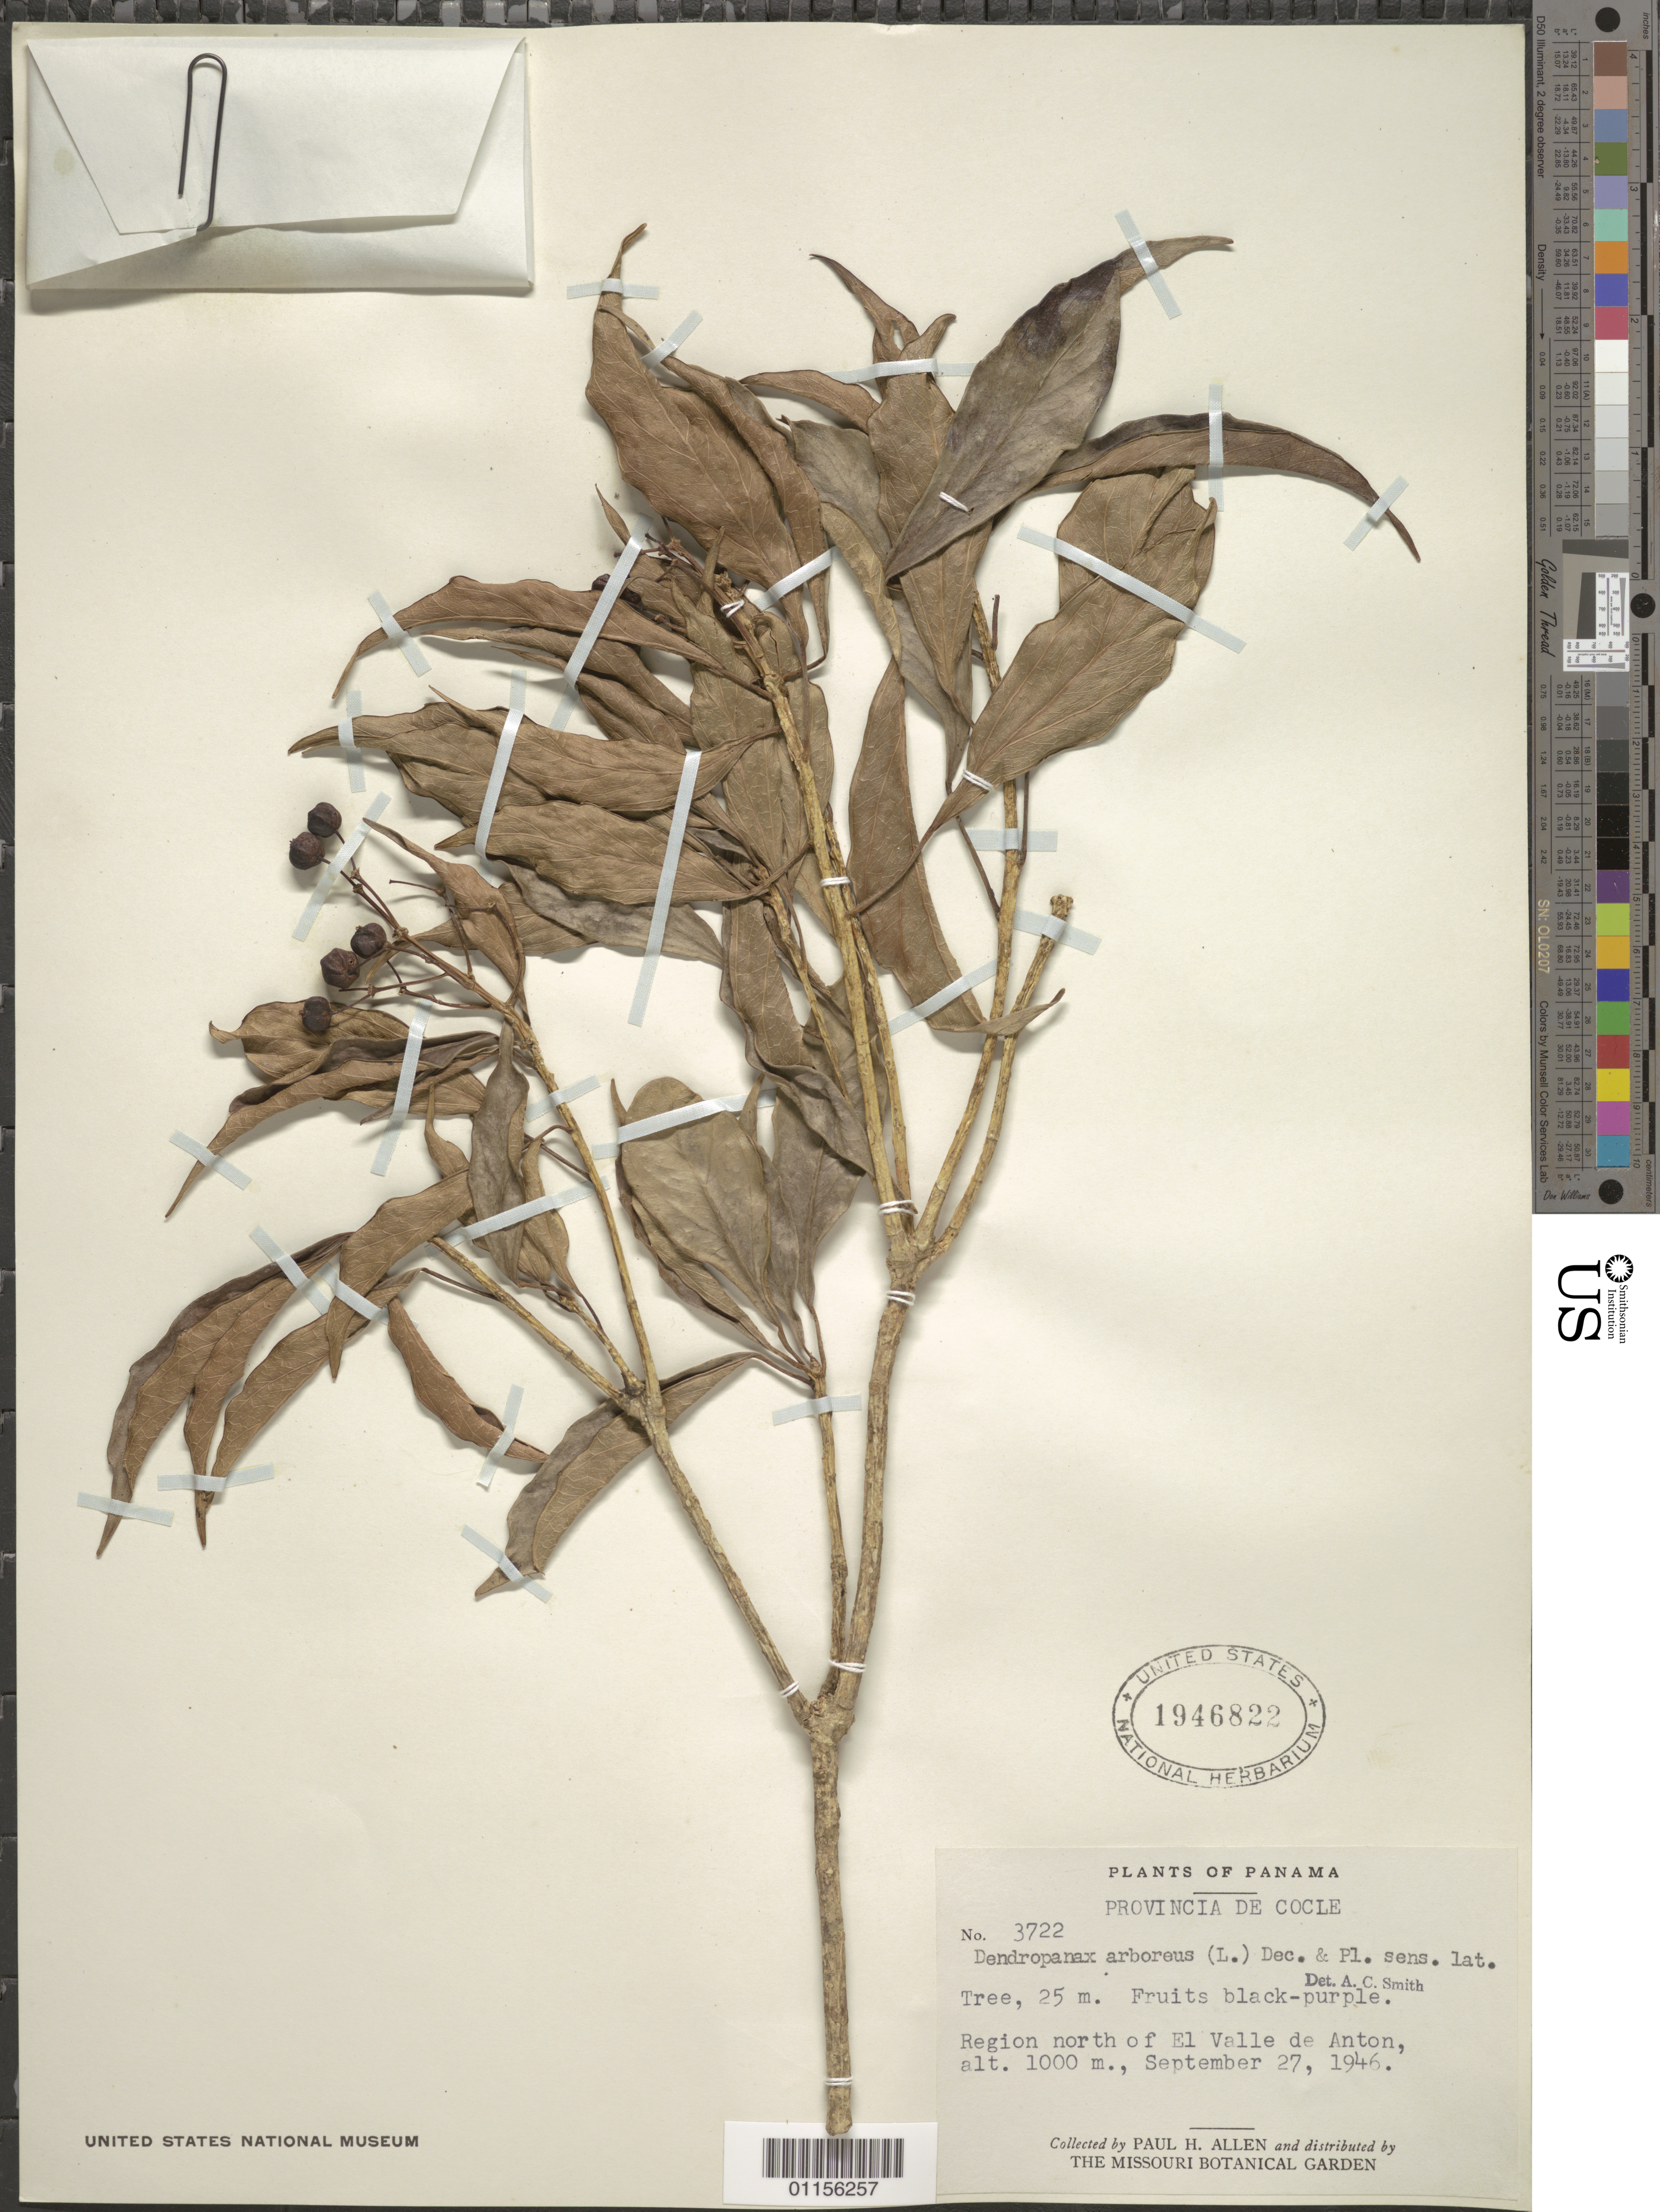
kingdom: Plantae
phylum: Tracheophyta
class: Magnoliopsida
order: Apiales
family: Araliaceae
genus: Dendropanax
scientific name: Dendropanax arboreus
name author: (L.) Decne. & Planch.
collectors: P. H. Allen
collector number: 3722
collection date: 1946-09-27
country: Panama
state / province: Coclé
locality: Region N of El Valle de Anton.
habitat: Tree.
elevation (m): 1000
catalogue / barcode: US 1946822